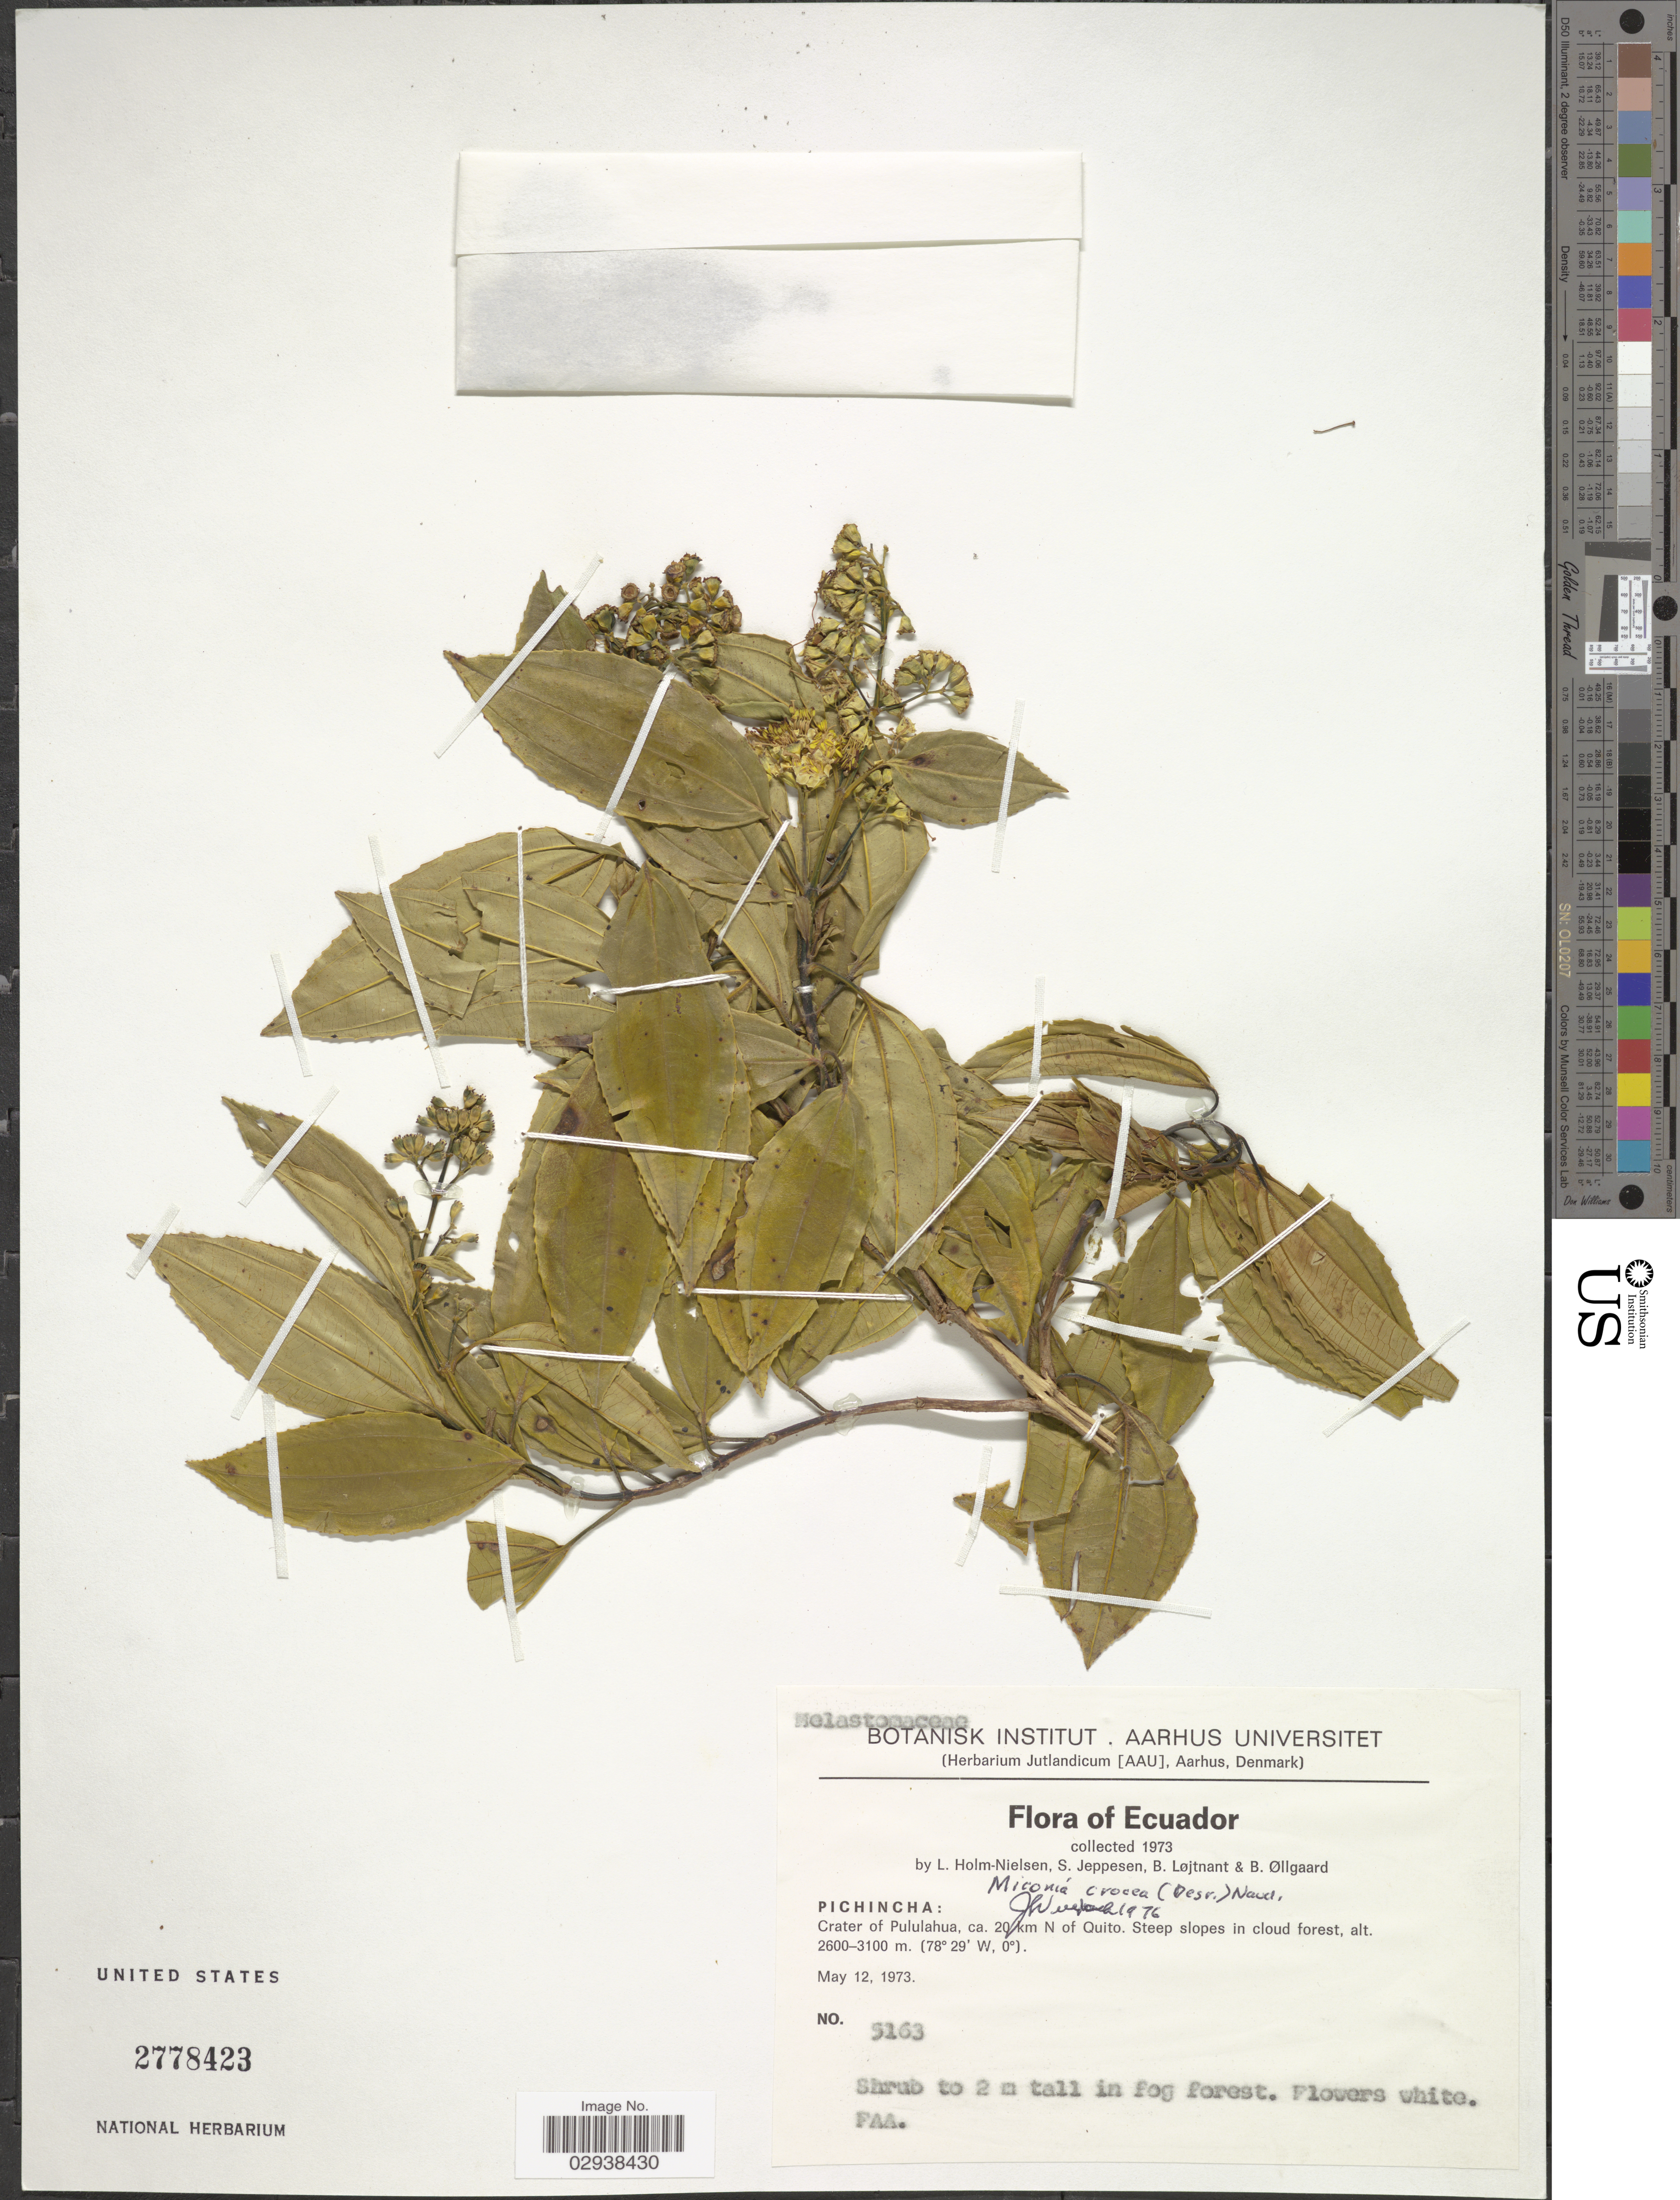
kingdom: Plantae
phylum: Tracheophyta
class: Magnoliopsida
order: Myrtales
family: Melastomataceae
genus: Miconia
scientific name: Miconia crocea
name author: (Desr.) Naudin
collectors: L. Holm-Nielsen, S. Jeppesen, B. Löjtnant & B. Øllgaard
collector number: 5163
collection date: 1973-05-12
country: Ecuador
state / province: Pichincha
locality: Crater of Pululahua, ca. 20 km N of Quito.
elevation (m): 2600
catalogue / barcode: US 2778423